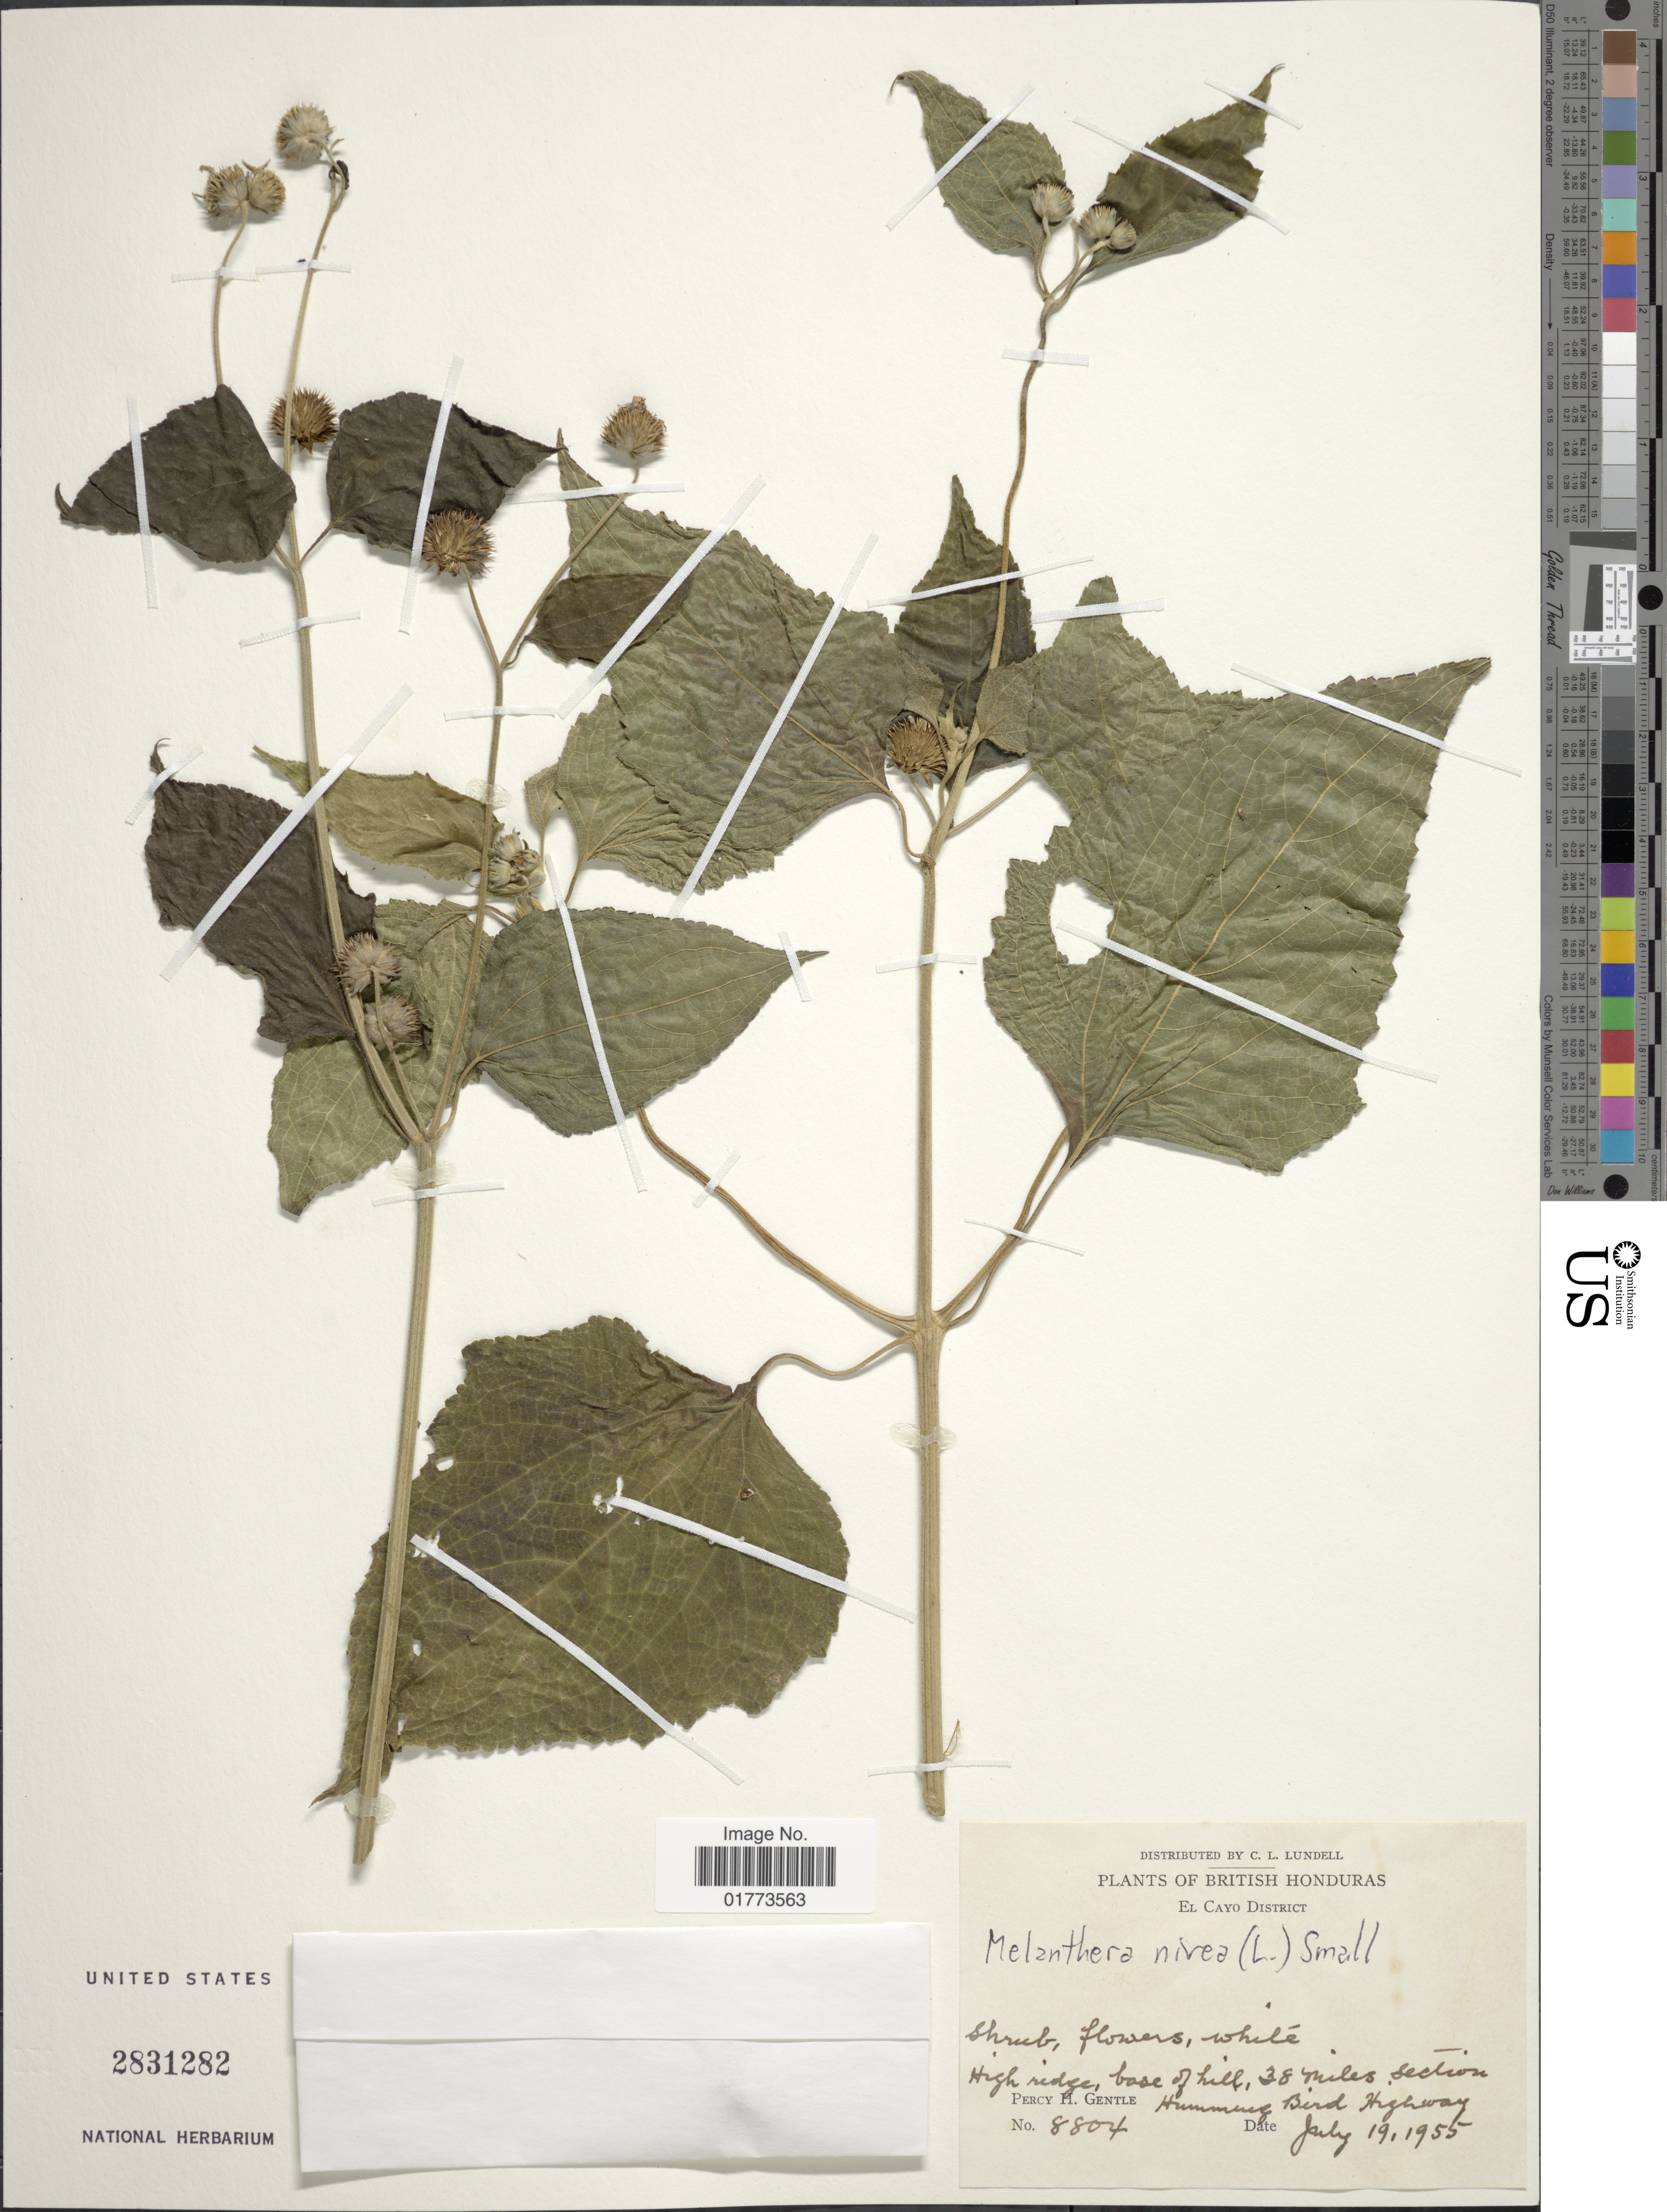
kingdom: Plantae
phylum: Tracheophyta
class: Magnoliopsida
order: Asterales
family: Asteraceae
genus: Melanthera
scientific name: Melanthera nivea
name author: (L.) Small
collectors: P. H. Gentle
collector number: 8804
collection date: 1955-07-19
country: Belize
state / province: Cayo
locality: High ridge, base of hill, 38 miles section, Humming Bird Highway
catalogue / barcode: US 2831282